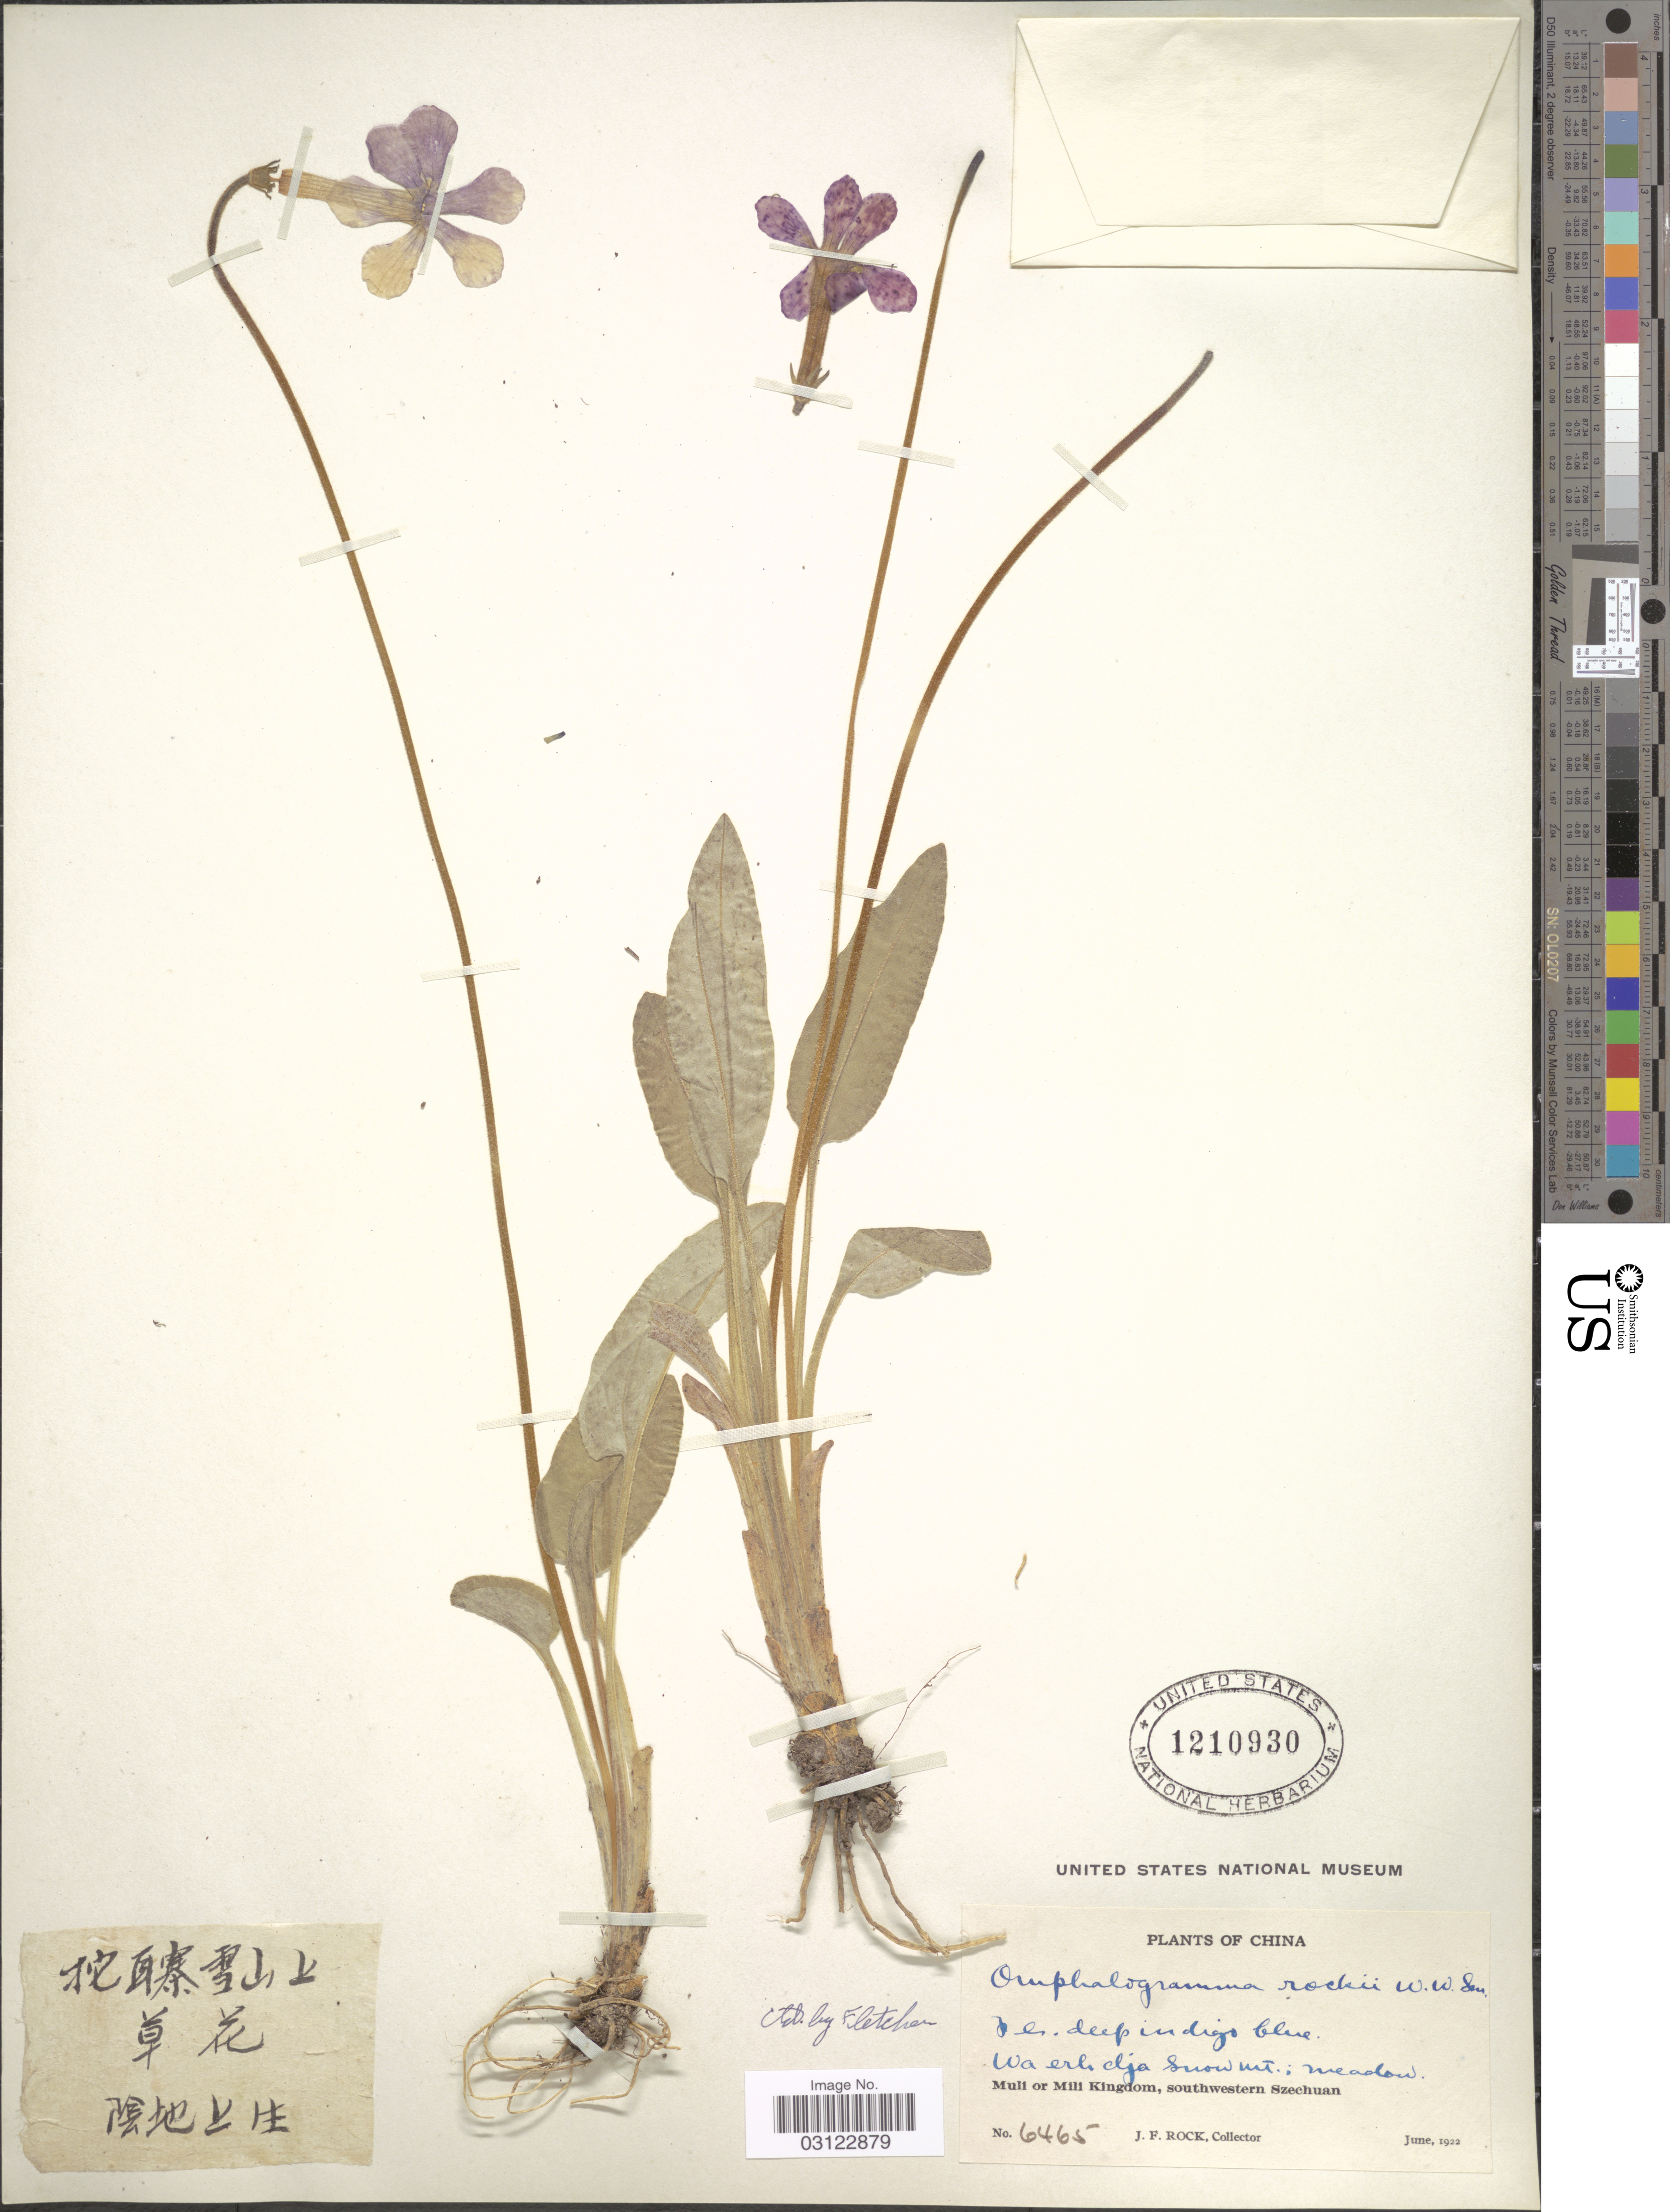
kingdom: Plantae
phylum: Tracheophyta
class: Magnoliopsida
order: Ericales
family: Primulaceae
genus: Omphalogramma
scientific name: Omphalogramma rockii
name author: W.W. Sm.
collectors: J. Rock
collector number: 6465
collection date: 1922-06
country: China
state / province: Sichuan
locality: Wa erh dja Snow mt. Meadow. Mulior Mili Kingdom, southwestern Szechuan.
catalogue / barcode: US 1210930